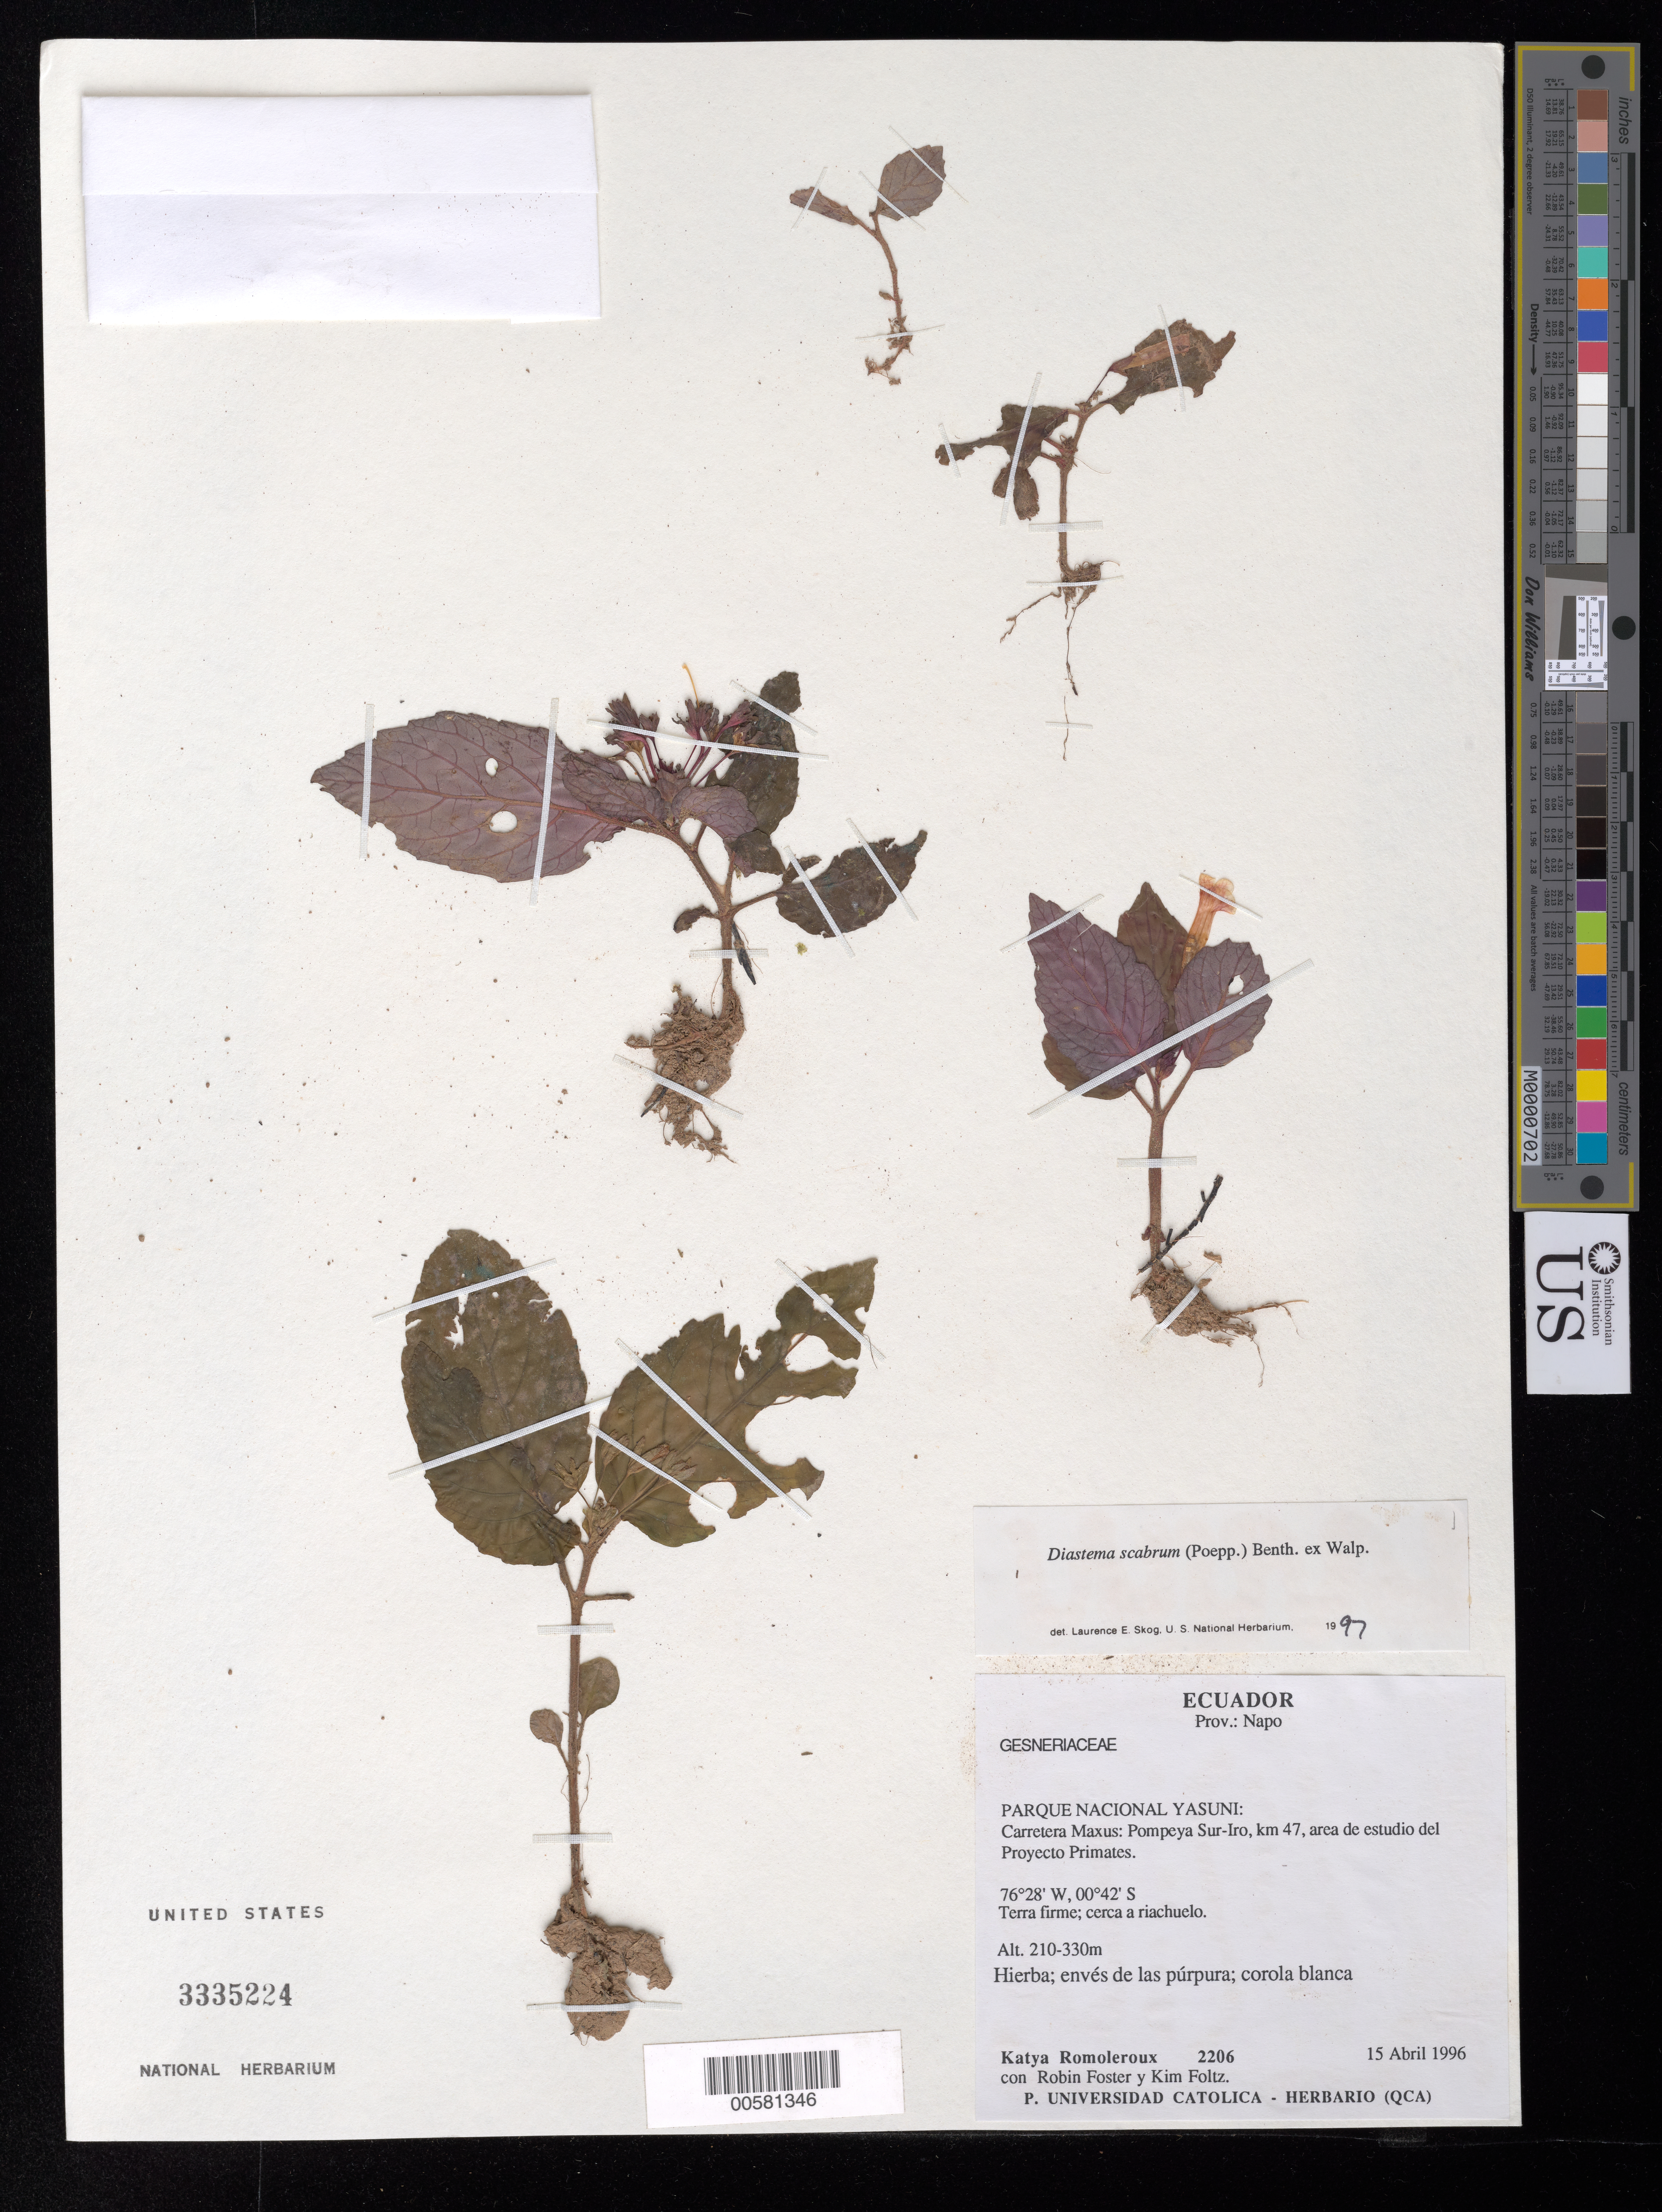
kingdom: Plantae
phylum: Tracheophyta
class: Magnoliopsida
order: Lamiales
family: Gesneriaceae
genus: Diastema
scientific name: Diastema scabrum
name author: (Poepp.) Benth. ex Walp.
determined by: Skog, Laurence E.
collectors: K. Romoleroux, R. Foster & K. Foltz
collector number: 2206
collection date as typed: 15 Apr 1996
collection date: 1996-04-15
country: Ecuador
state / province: Napo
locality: Parque Nacional Yasuni; Carretera Maxus, Pompeya Sur-Iro, km 47, area de estudio del Proyecto Primates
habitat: Terra firme; cerca a riachuelo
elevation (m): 210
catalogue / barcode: US 3335224